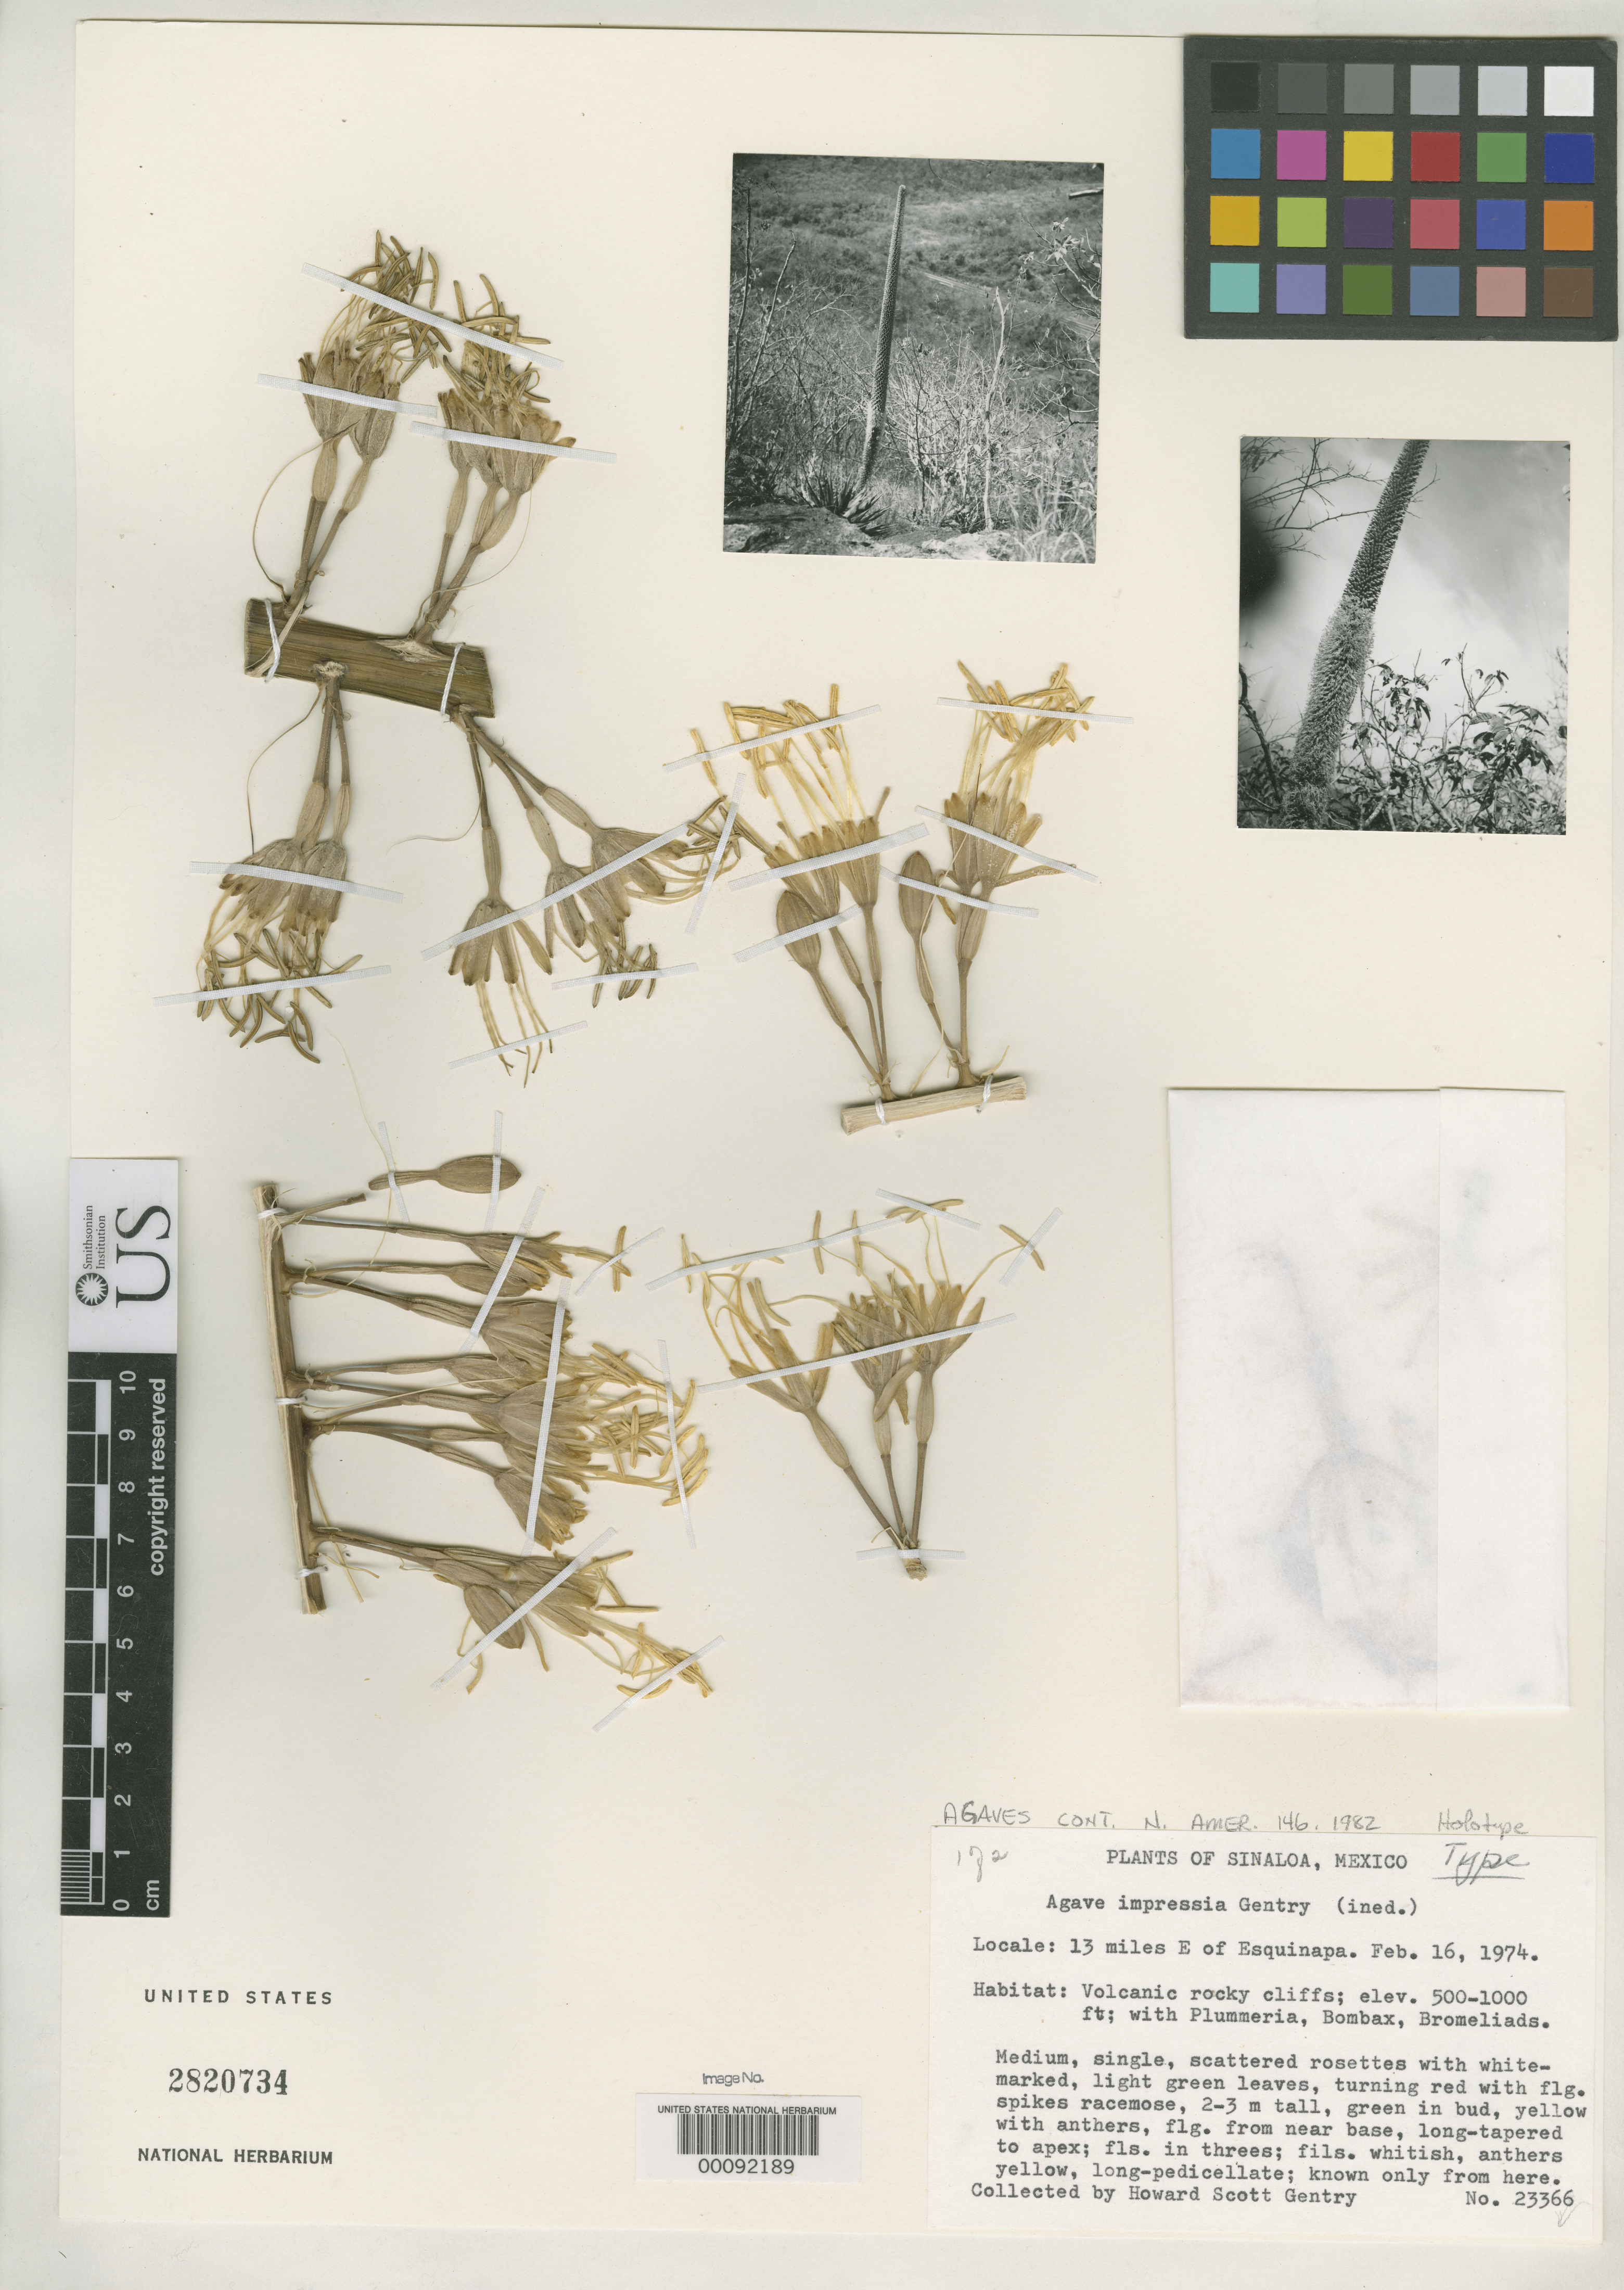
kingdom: Plantae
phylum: Tracheophyta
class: Liliopsida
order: Asparagales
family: Asparagaceae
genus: Agave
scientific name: Agave impressa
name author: Gentry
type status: Holotype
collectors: H. S. Gentry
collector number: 23366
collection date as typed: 16 Feb 19--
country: Mexico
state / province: Sinaloa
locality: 13 mi E of Esquinapa.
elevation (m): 152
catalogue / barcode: US 2820734